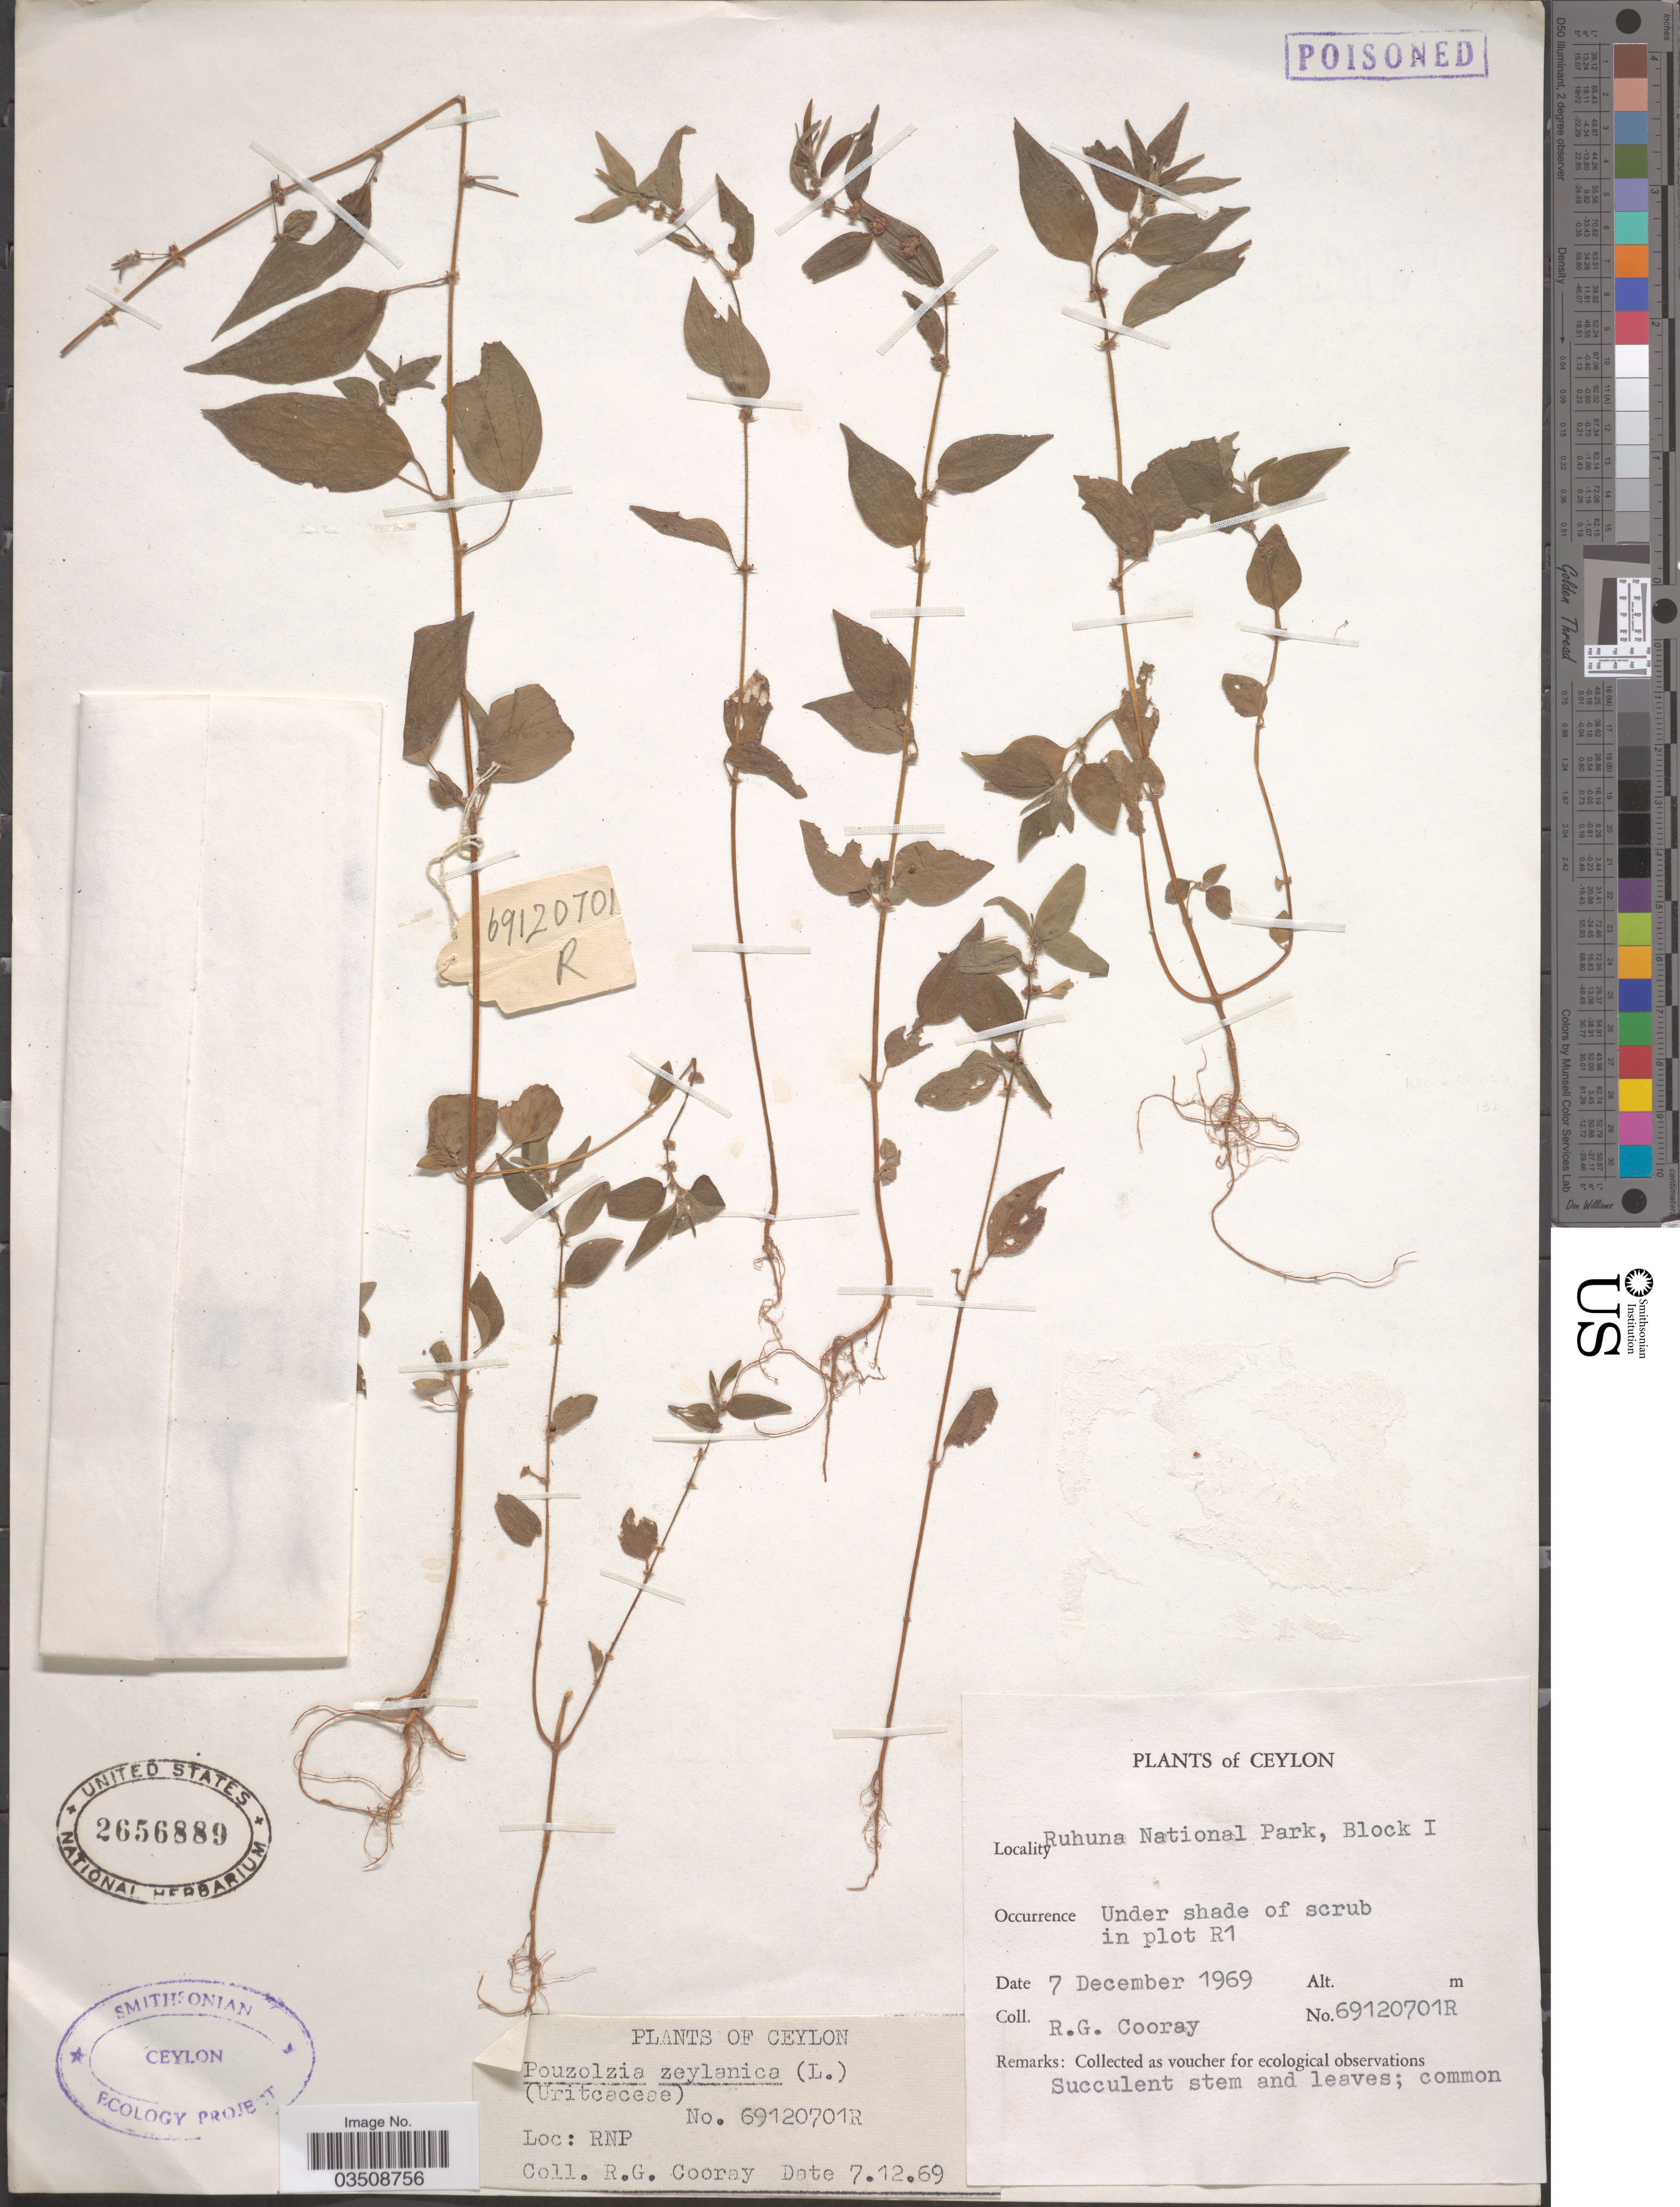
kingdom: Plantae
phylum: Tracheophyta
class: Magnoliopsida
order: Rosales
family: Urticaceae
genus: Pouzolzia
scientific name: Pouzolzia zeylanica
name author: (L.) Benn.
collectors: R. Cooray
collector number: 69120701R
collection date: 1969-12-07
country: Sri Lanka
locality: Ceylon. RNP. Ruhuna National Park, Block I. Under shade of scrub in plot R1.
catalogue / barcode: US 2656889